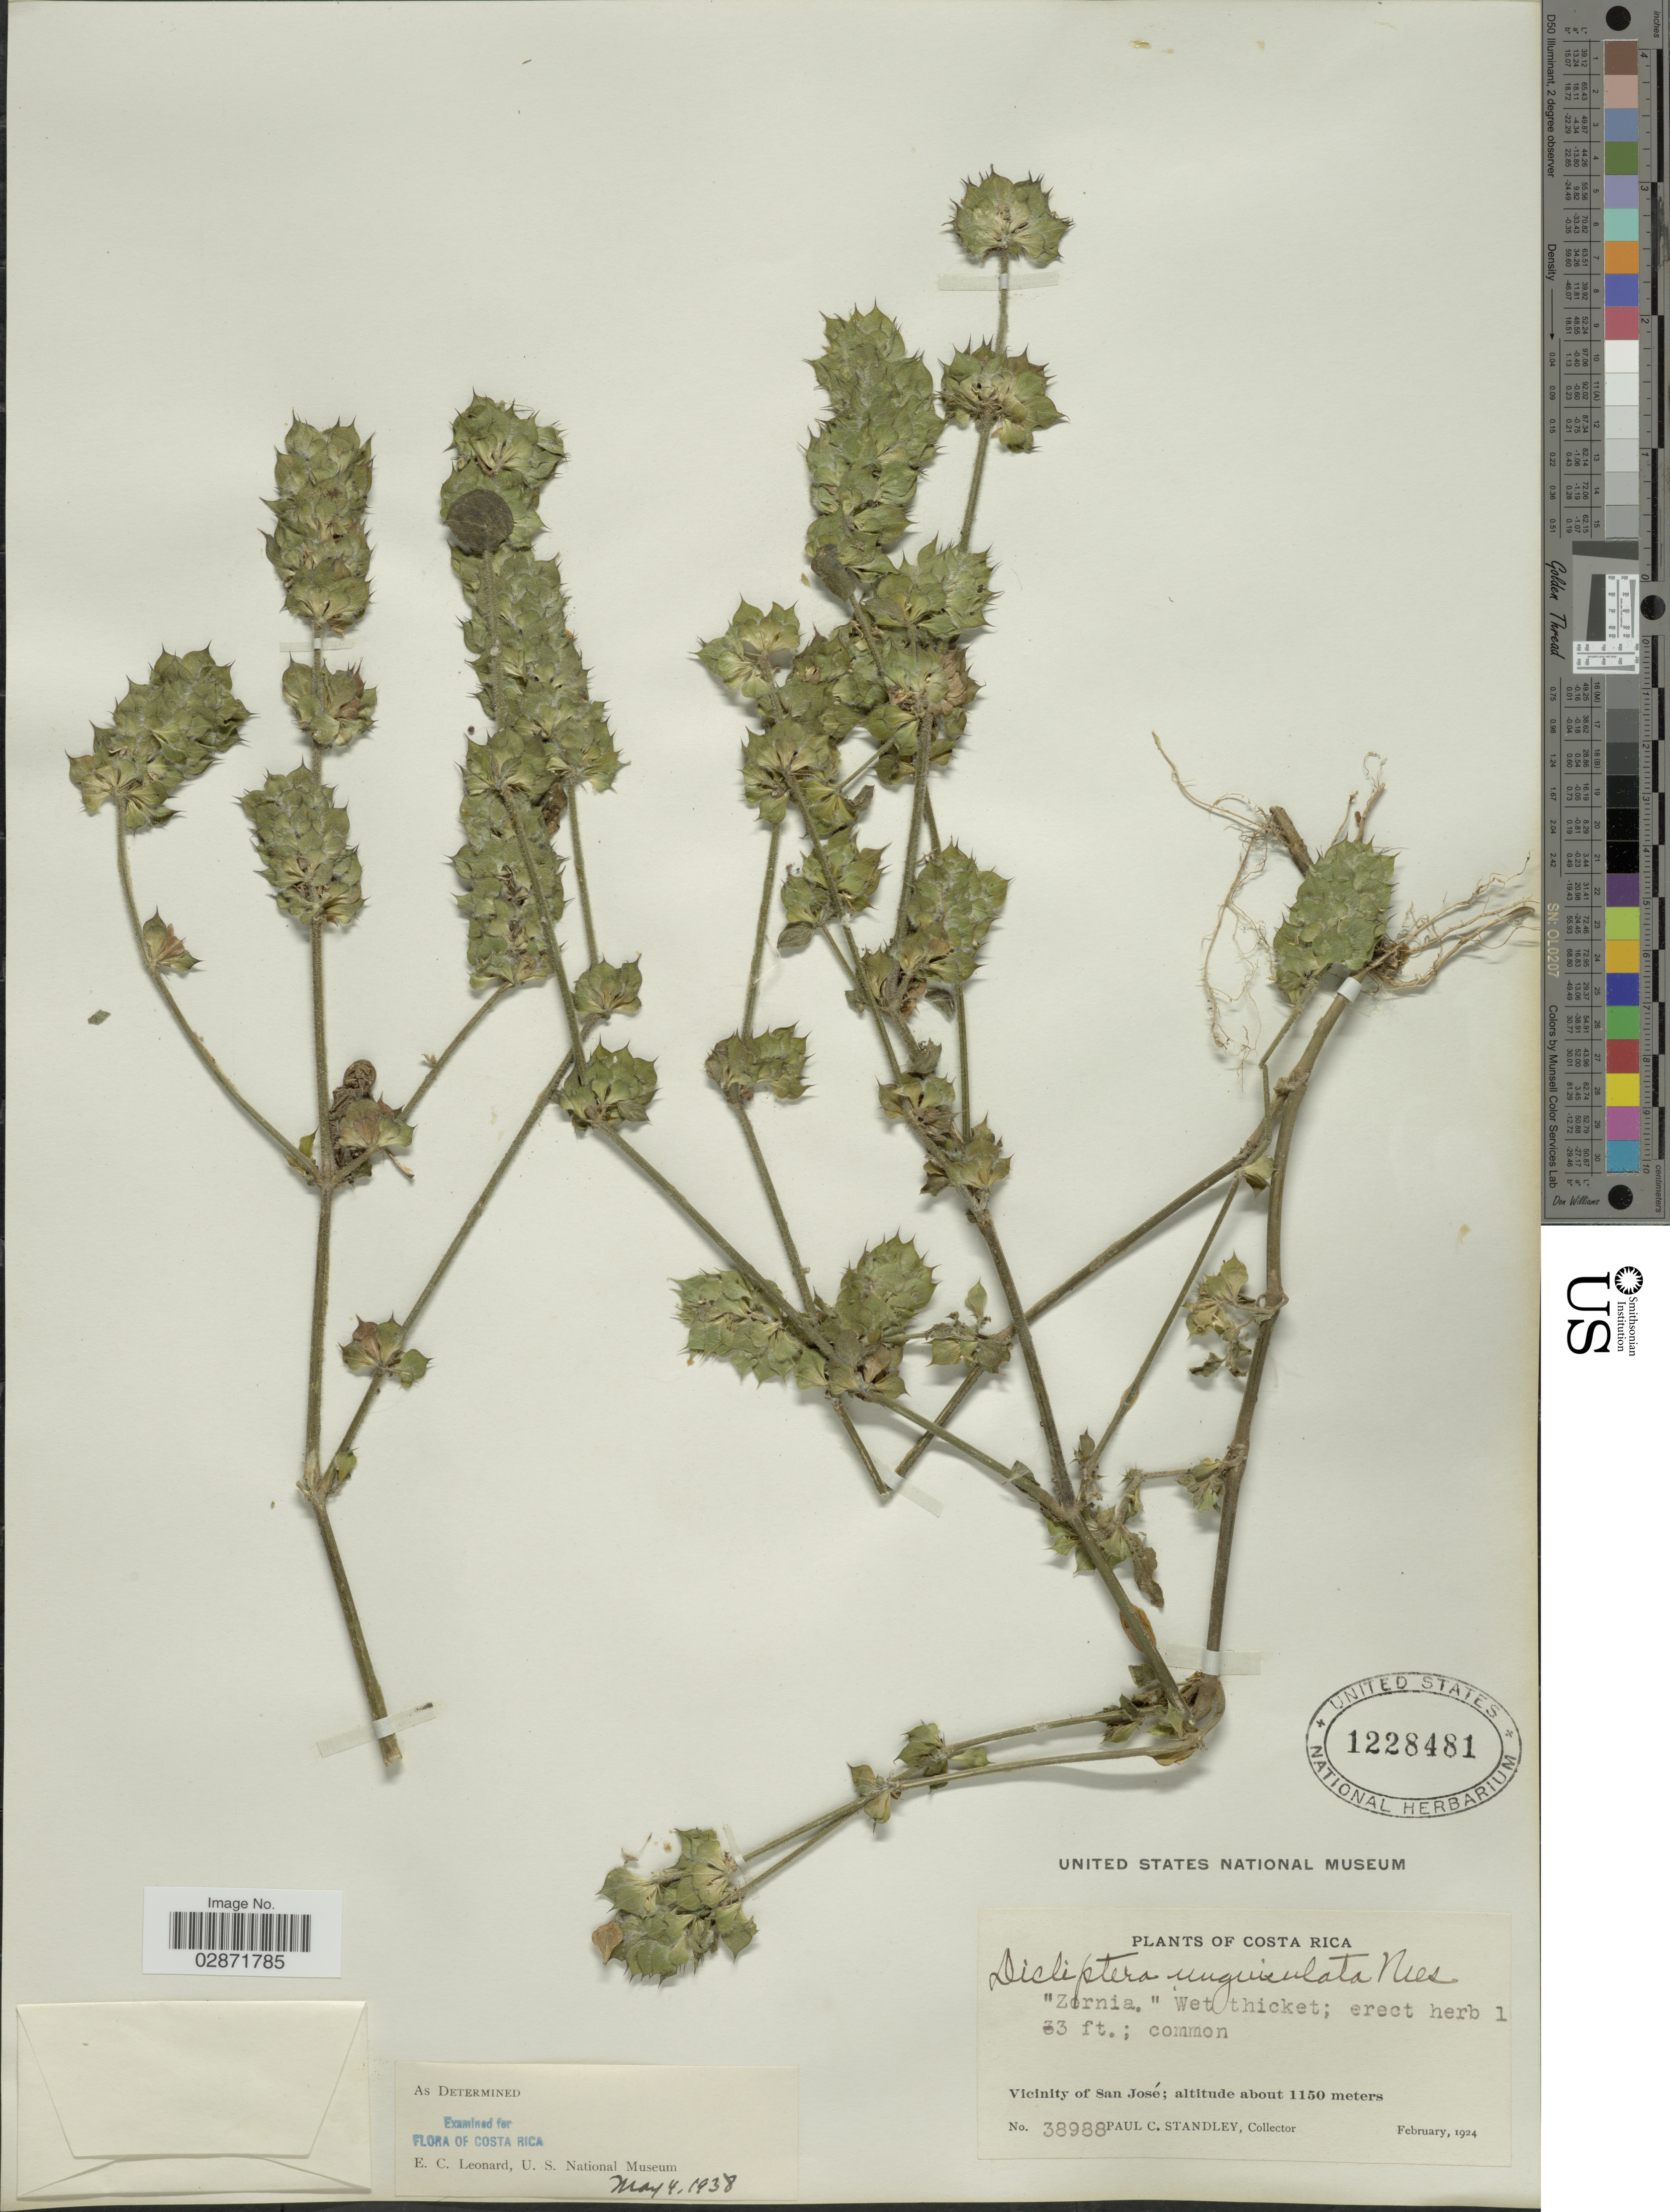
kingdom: Plantae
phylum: Tracheophyta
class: Magnoliopsida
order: Lamiales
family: Acanthaceae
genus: Dicliptera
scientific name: Dicliptera unguiculata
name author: Nees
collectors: P. C. Standley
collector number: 38988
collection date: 1924-02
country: Costa Rica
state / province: San José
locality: Vicinity of San José.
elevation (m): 1150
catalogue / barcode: US 1228481